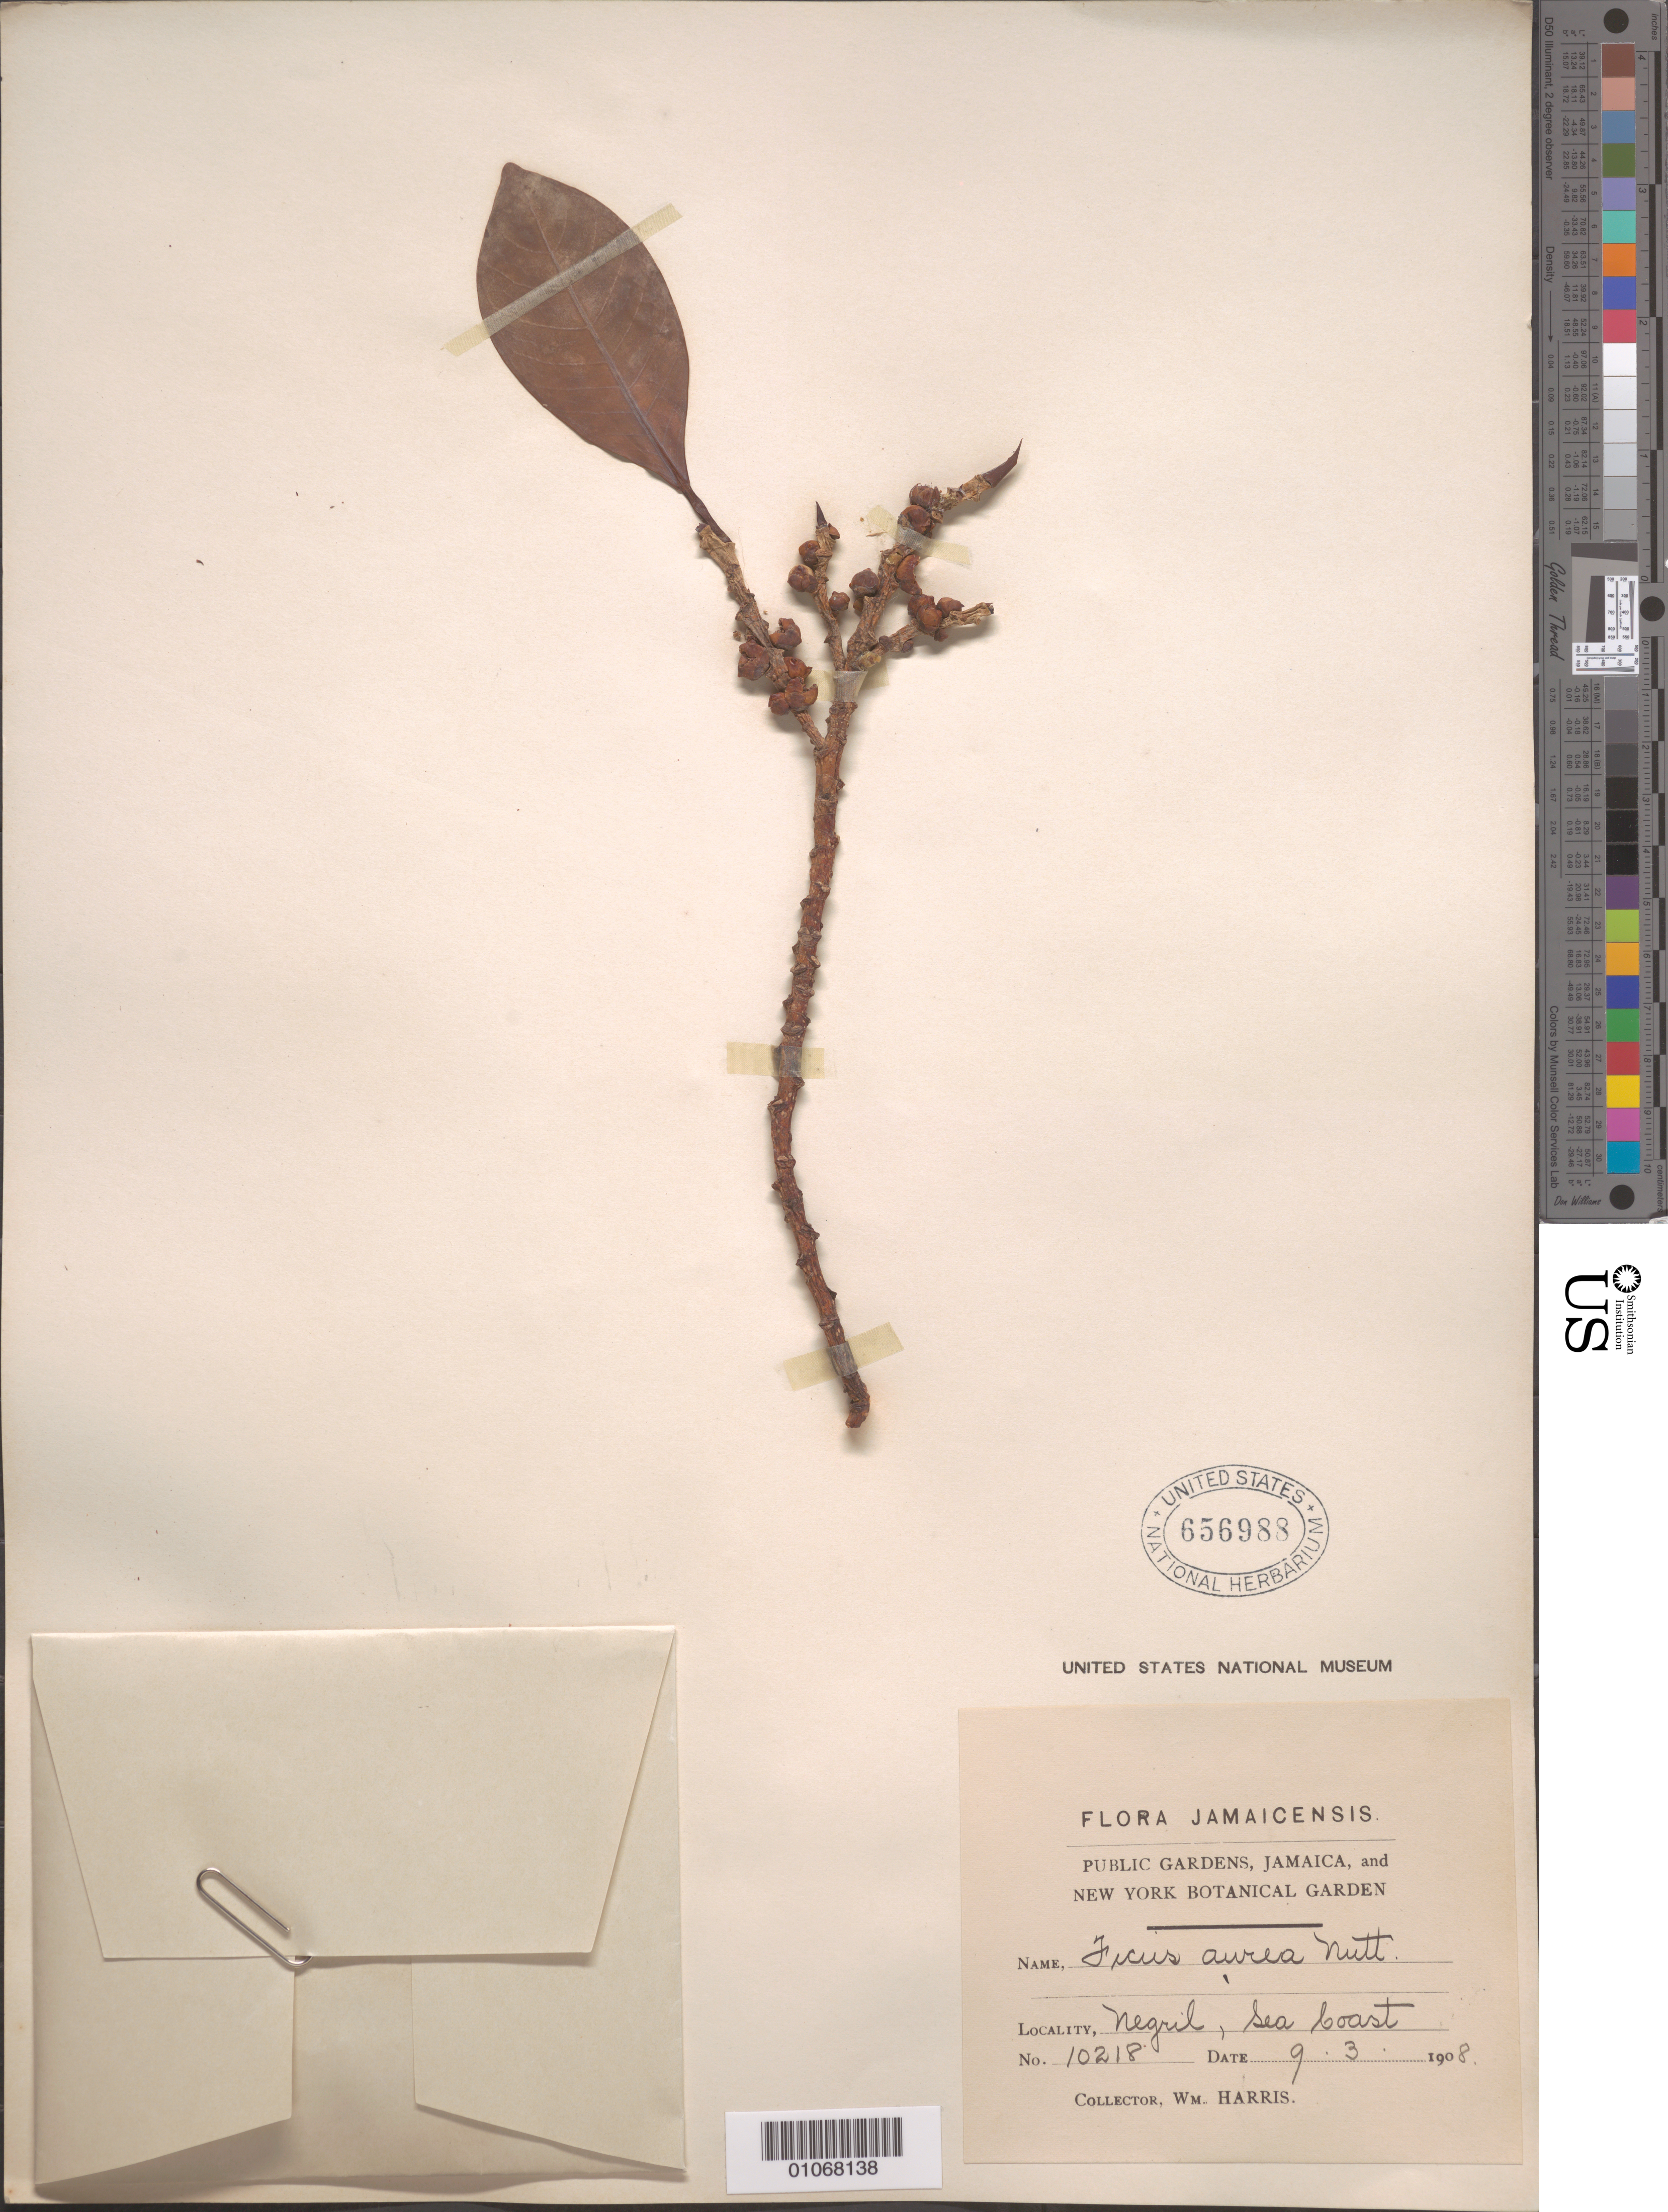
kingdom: Plantae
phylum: Tracheophyta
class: Magnoliopsida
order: Rosales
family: Moraceae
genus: Ficus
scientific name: Ficus aurea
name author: Nutt.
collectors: W. Harris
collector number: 10218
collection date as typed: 09 Mar 1908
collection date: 1908-03-09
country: Jamaica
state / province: Westmoreland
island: Jamaica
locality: Negril, sea coast.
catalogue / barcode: US 656988